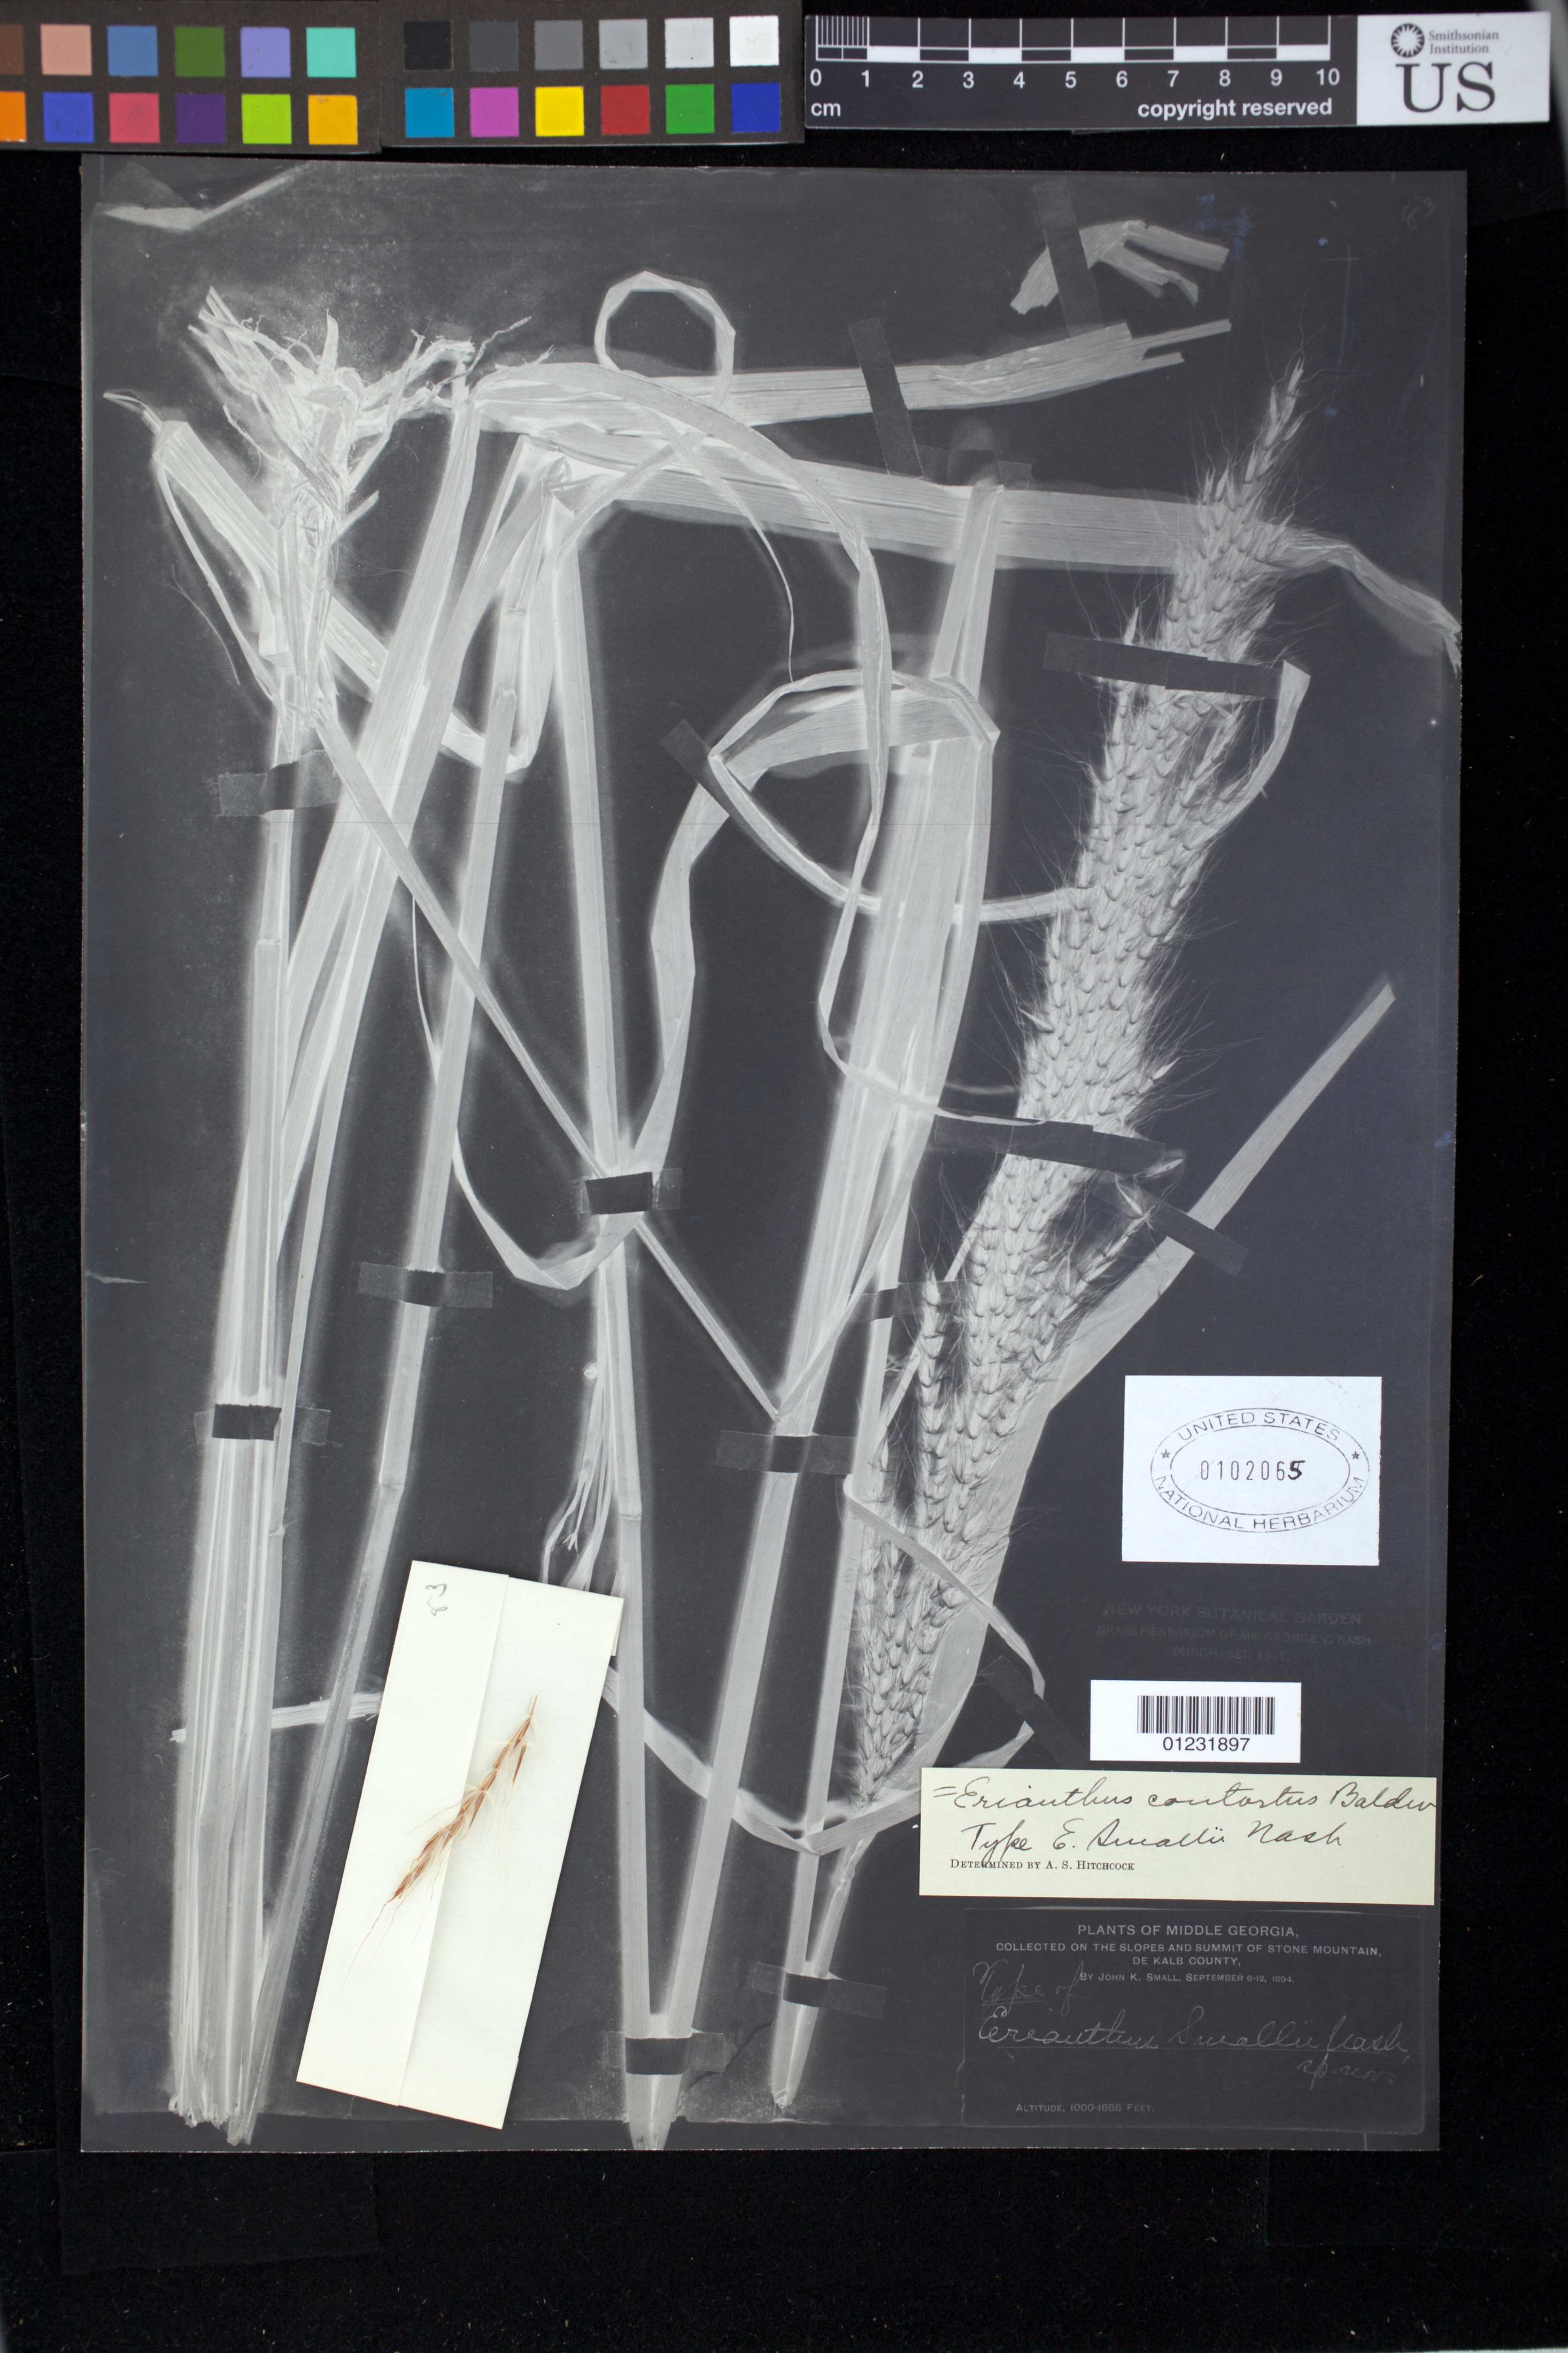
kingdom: Plantae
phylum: Tracheophyta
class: Liliopsida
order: Poales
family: Poaceae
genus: Erianthus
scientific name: Erianthus smallii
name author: Nash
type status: Isotype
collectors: J. K. Small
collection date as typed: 06 Sep 1894 to 12 Sep 1894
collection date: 1894-09-06/1894-09-12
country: United States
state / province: Georgia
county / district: De Kalb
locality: Summit of Stone Mountain.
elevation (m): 305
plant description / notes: Fragmentary material of type specimen ex herb. NY Bot. Gard.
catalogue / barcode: US 102065